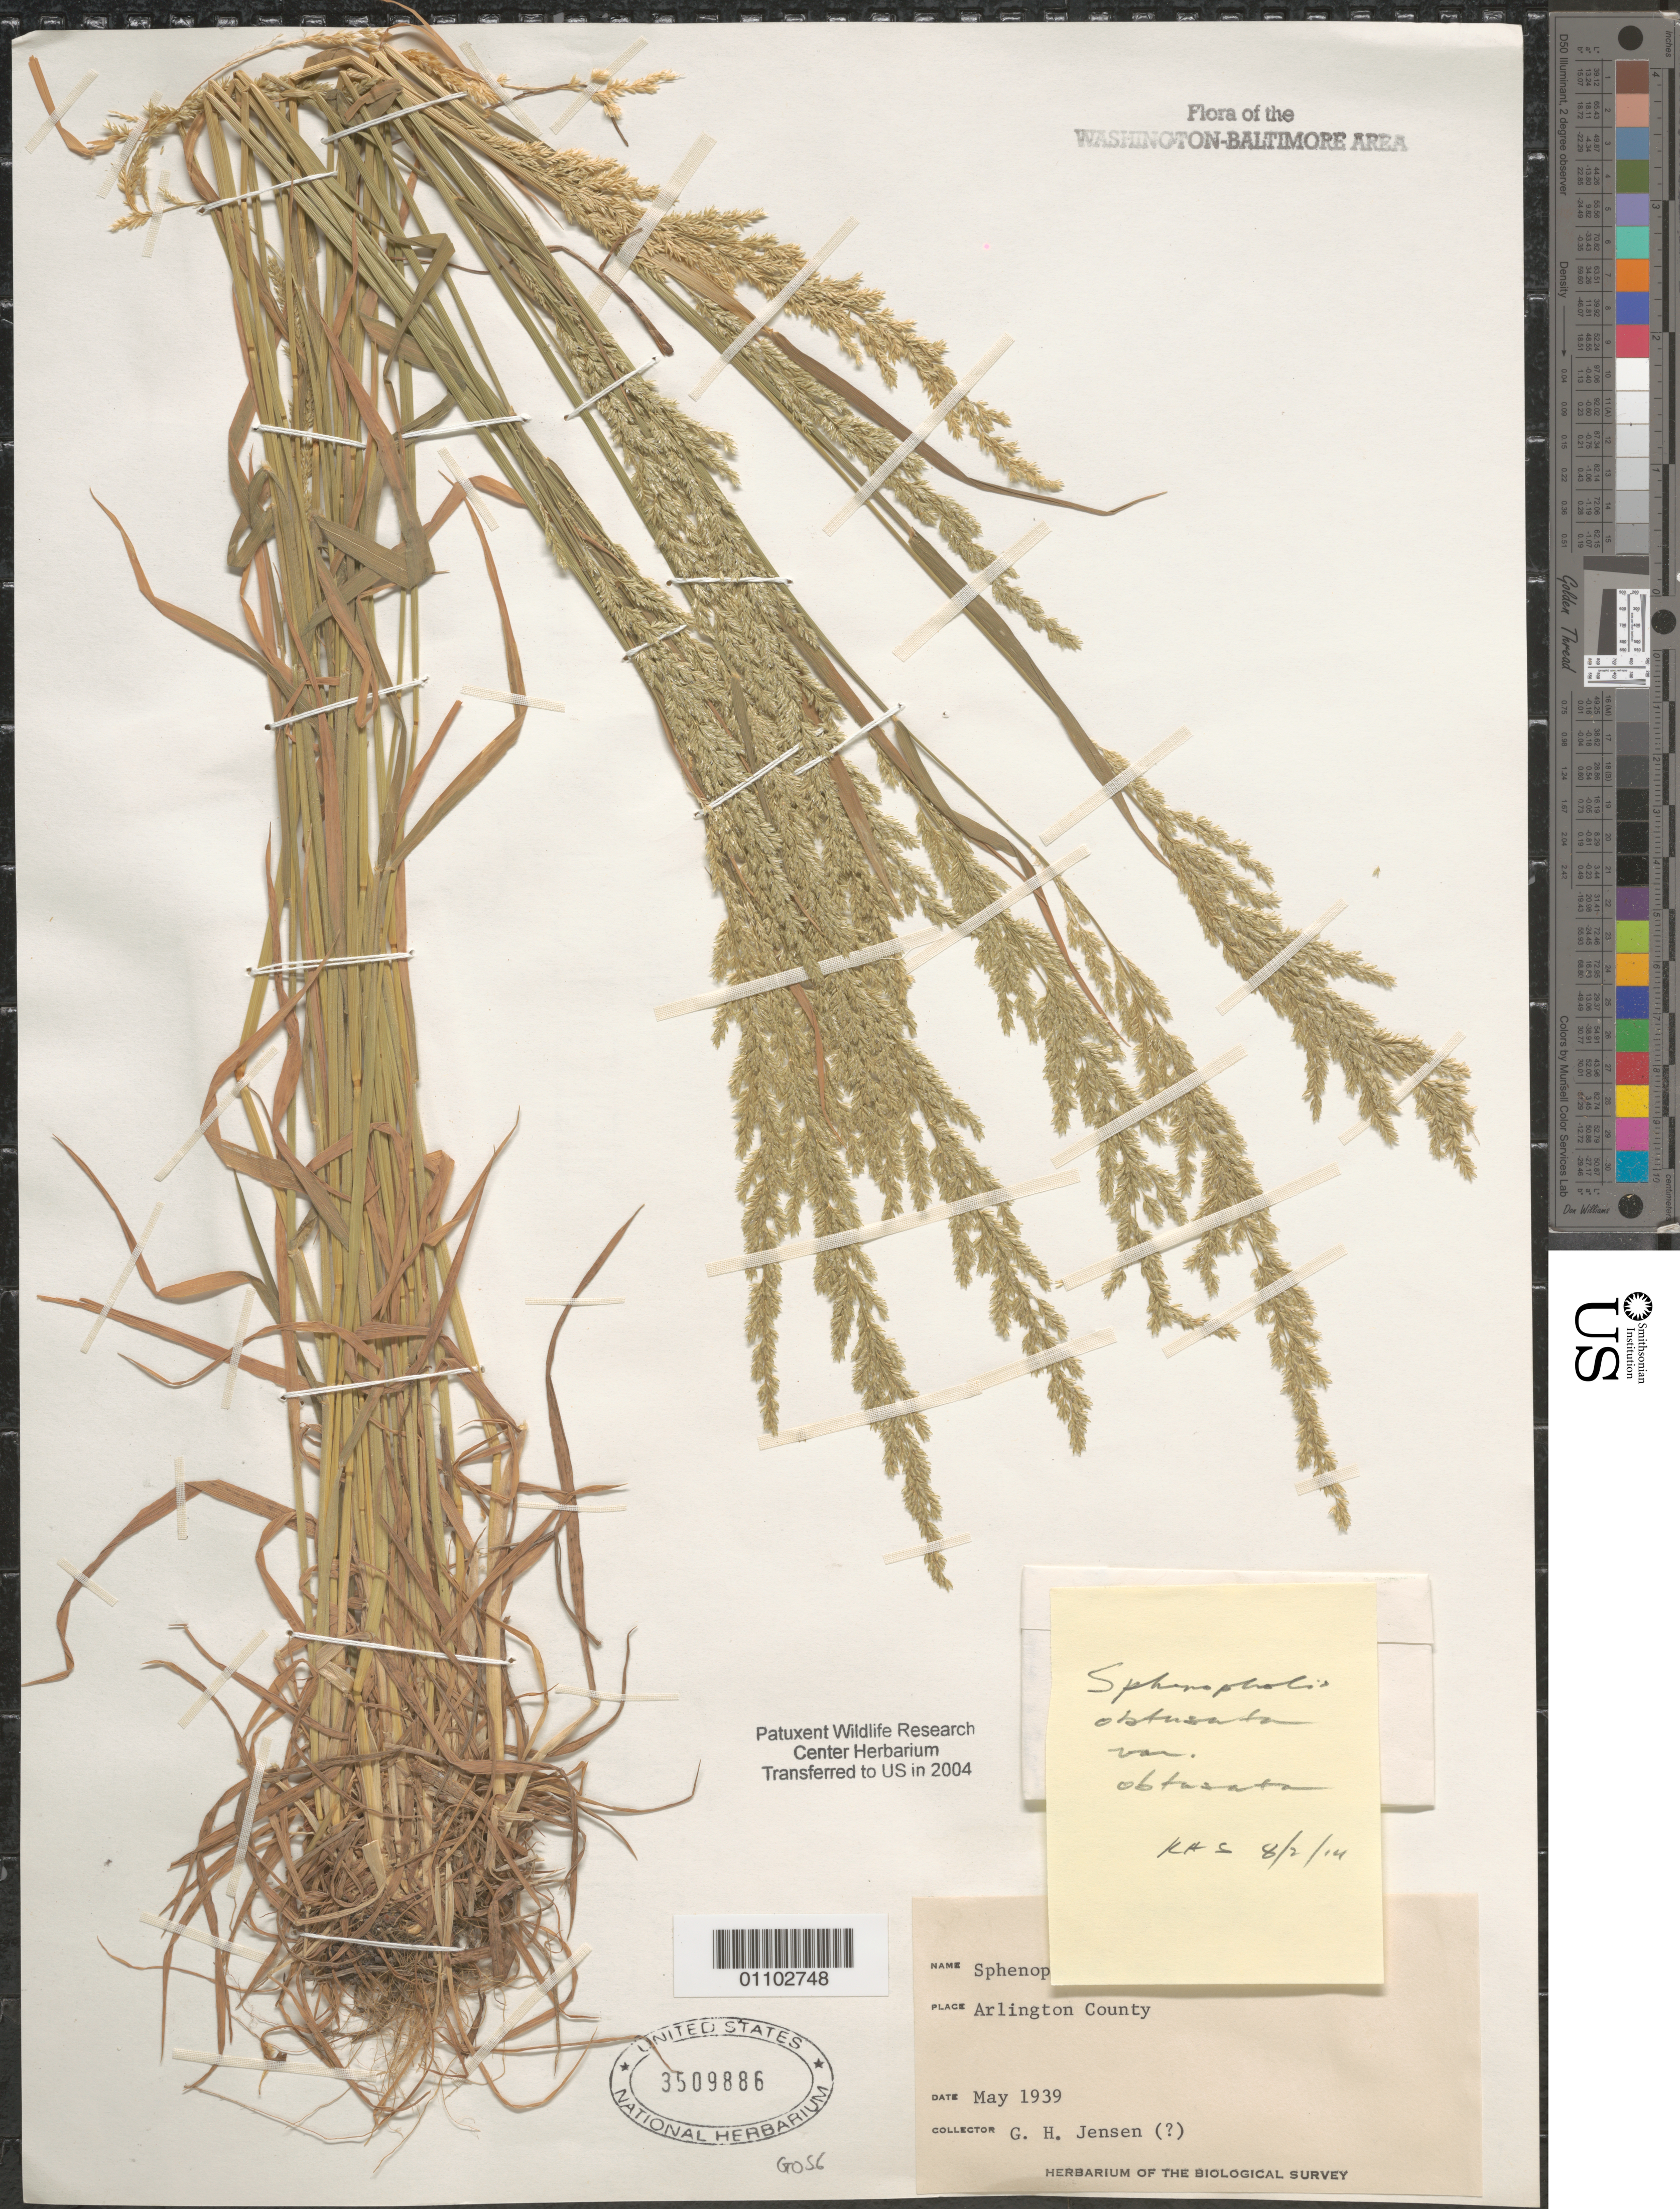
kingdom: Plantae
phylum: Tracheophyta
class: Liliopsida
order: Poales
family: Poaceae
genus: Sphenopholis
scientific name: Sphenopholis intermedia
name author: (Rydb.) Rydb.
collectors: G. H. Jensen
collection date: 1939-05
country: United States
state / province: Virginia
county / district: Arlington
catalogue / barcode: US 3509886